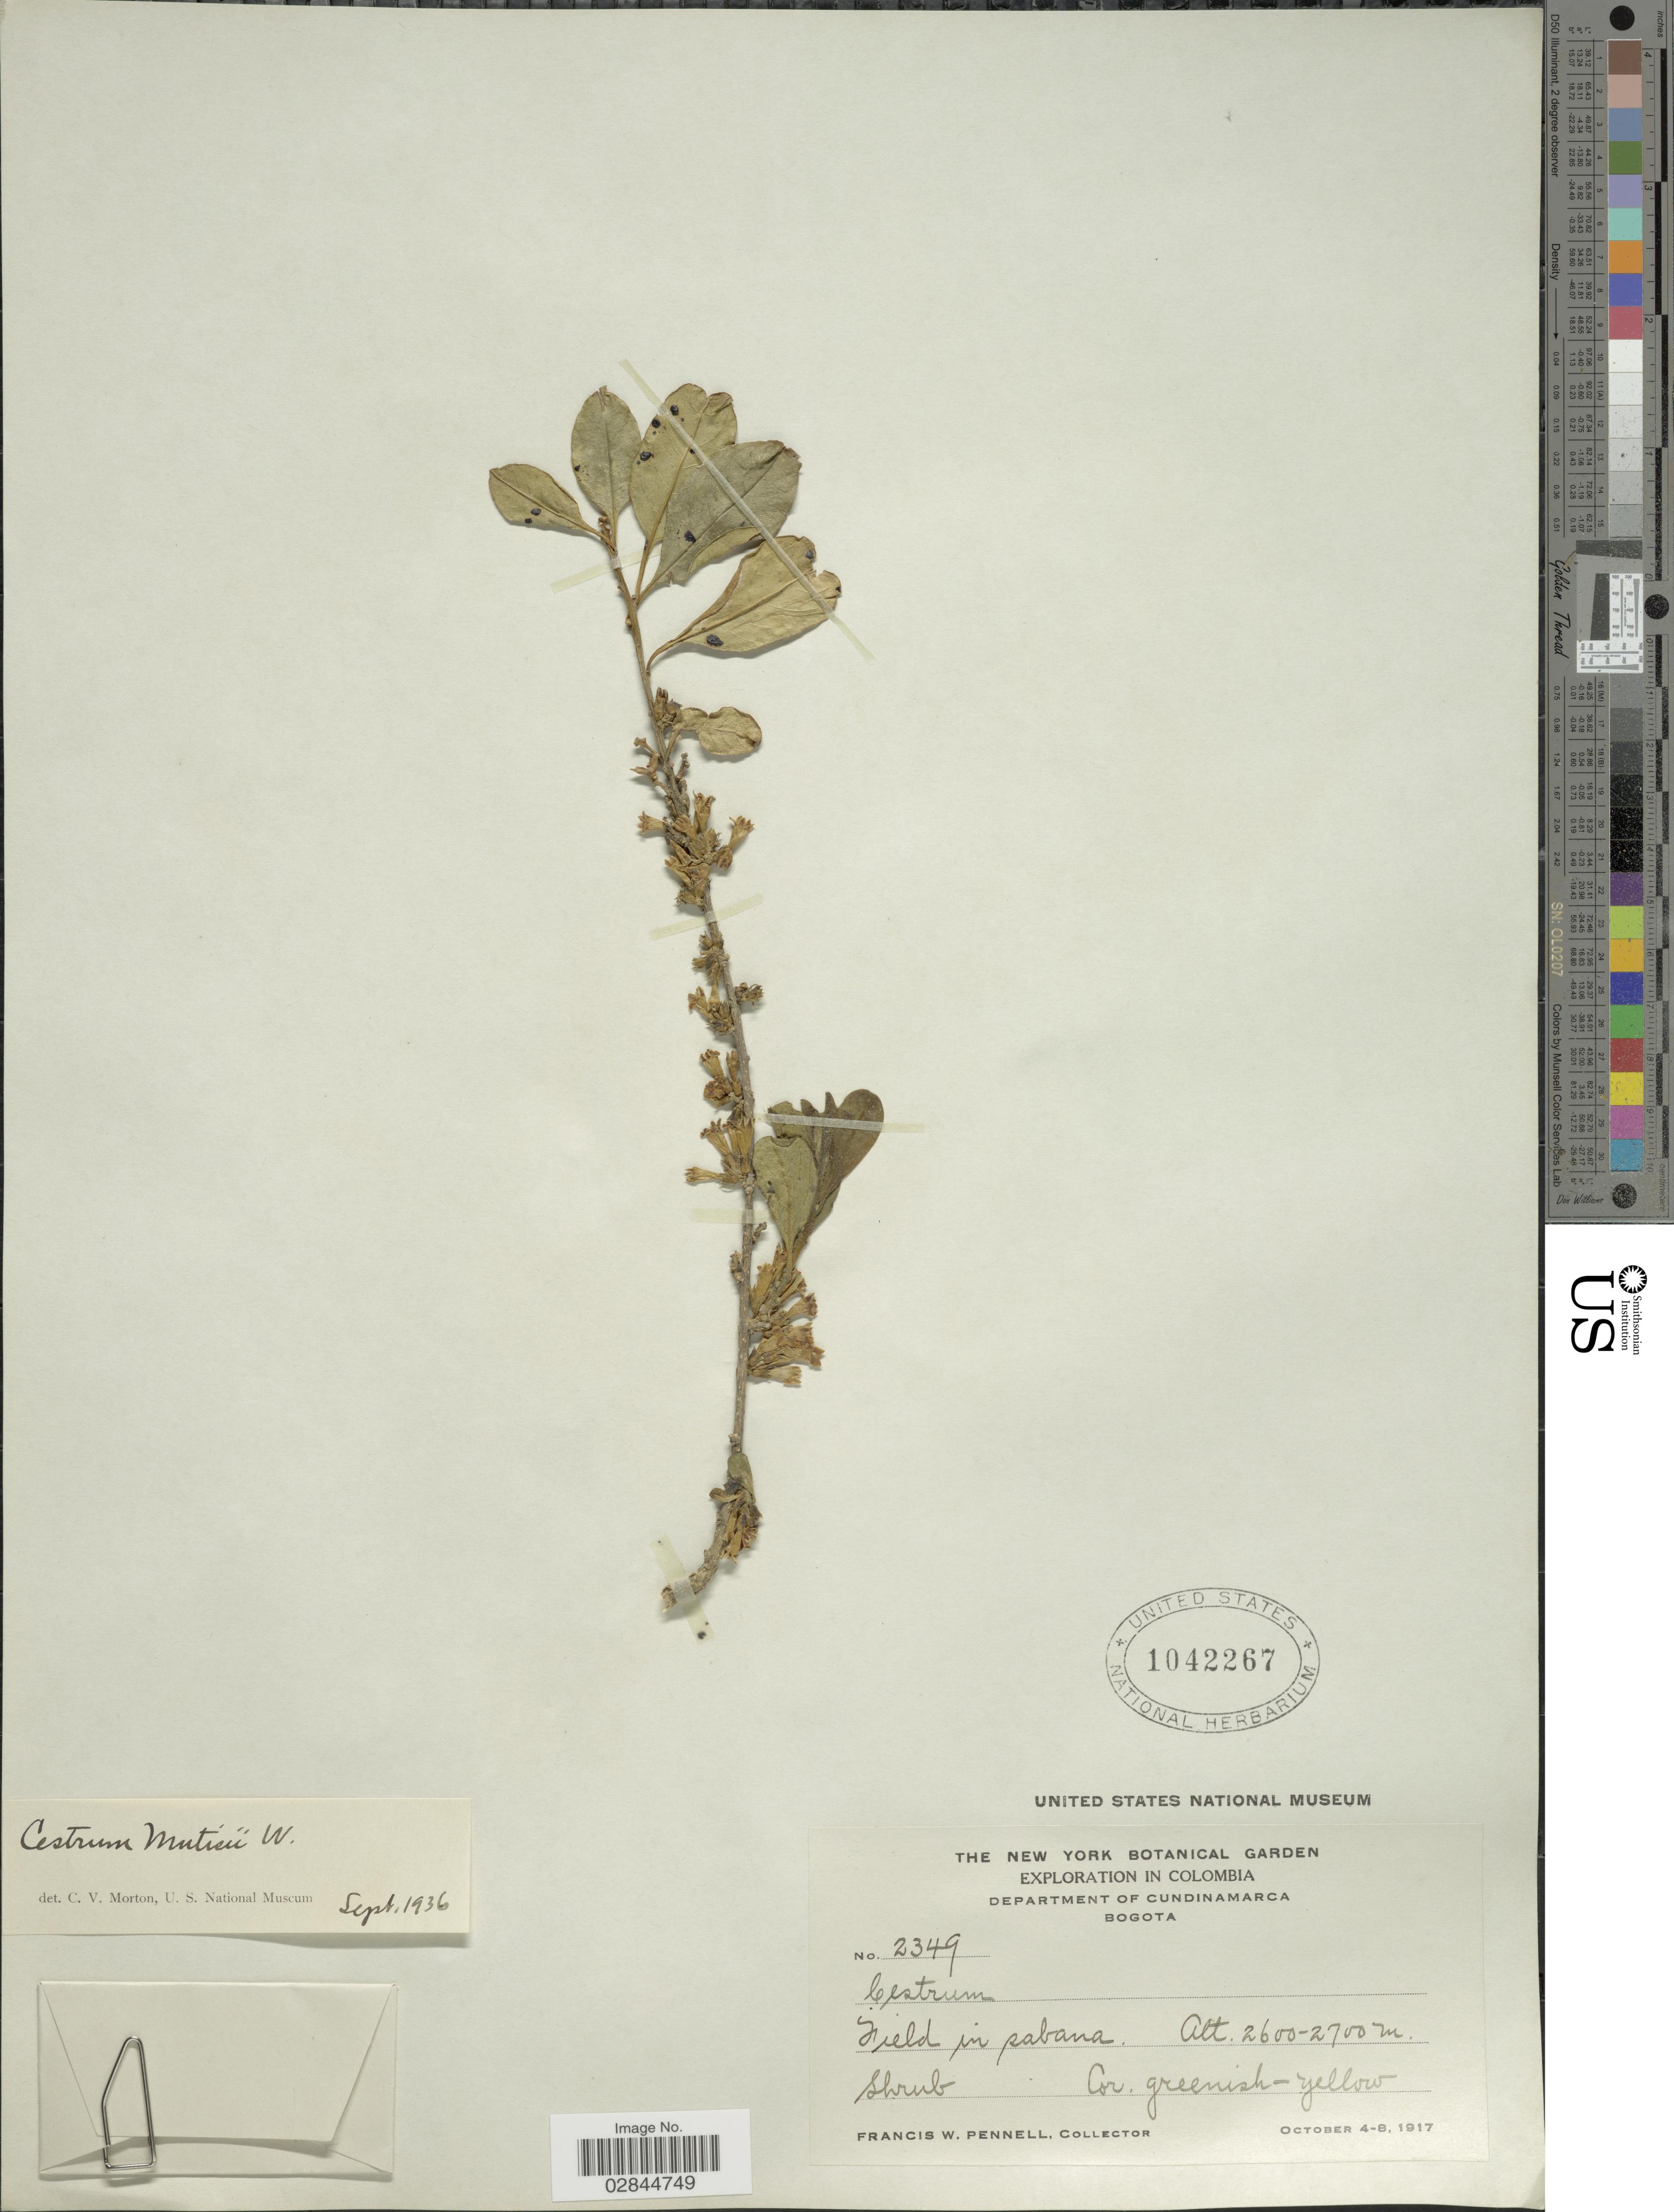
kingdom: Plantae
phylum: Tracheophyta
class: Magnoliopsida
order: Solanales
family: Solanaceae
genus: Cestrum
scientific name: Cestrum mutisii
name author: Willd. ex Roem. & Schult.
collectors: F. W. Pennell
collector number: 2349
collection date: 1917-10-04/1917-10-08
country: Colombia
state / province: Cundinamarca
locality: Department of Cundinamarca. Bogota.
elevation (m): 2600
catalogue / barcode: US 1042267